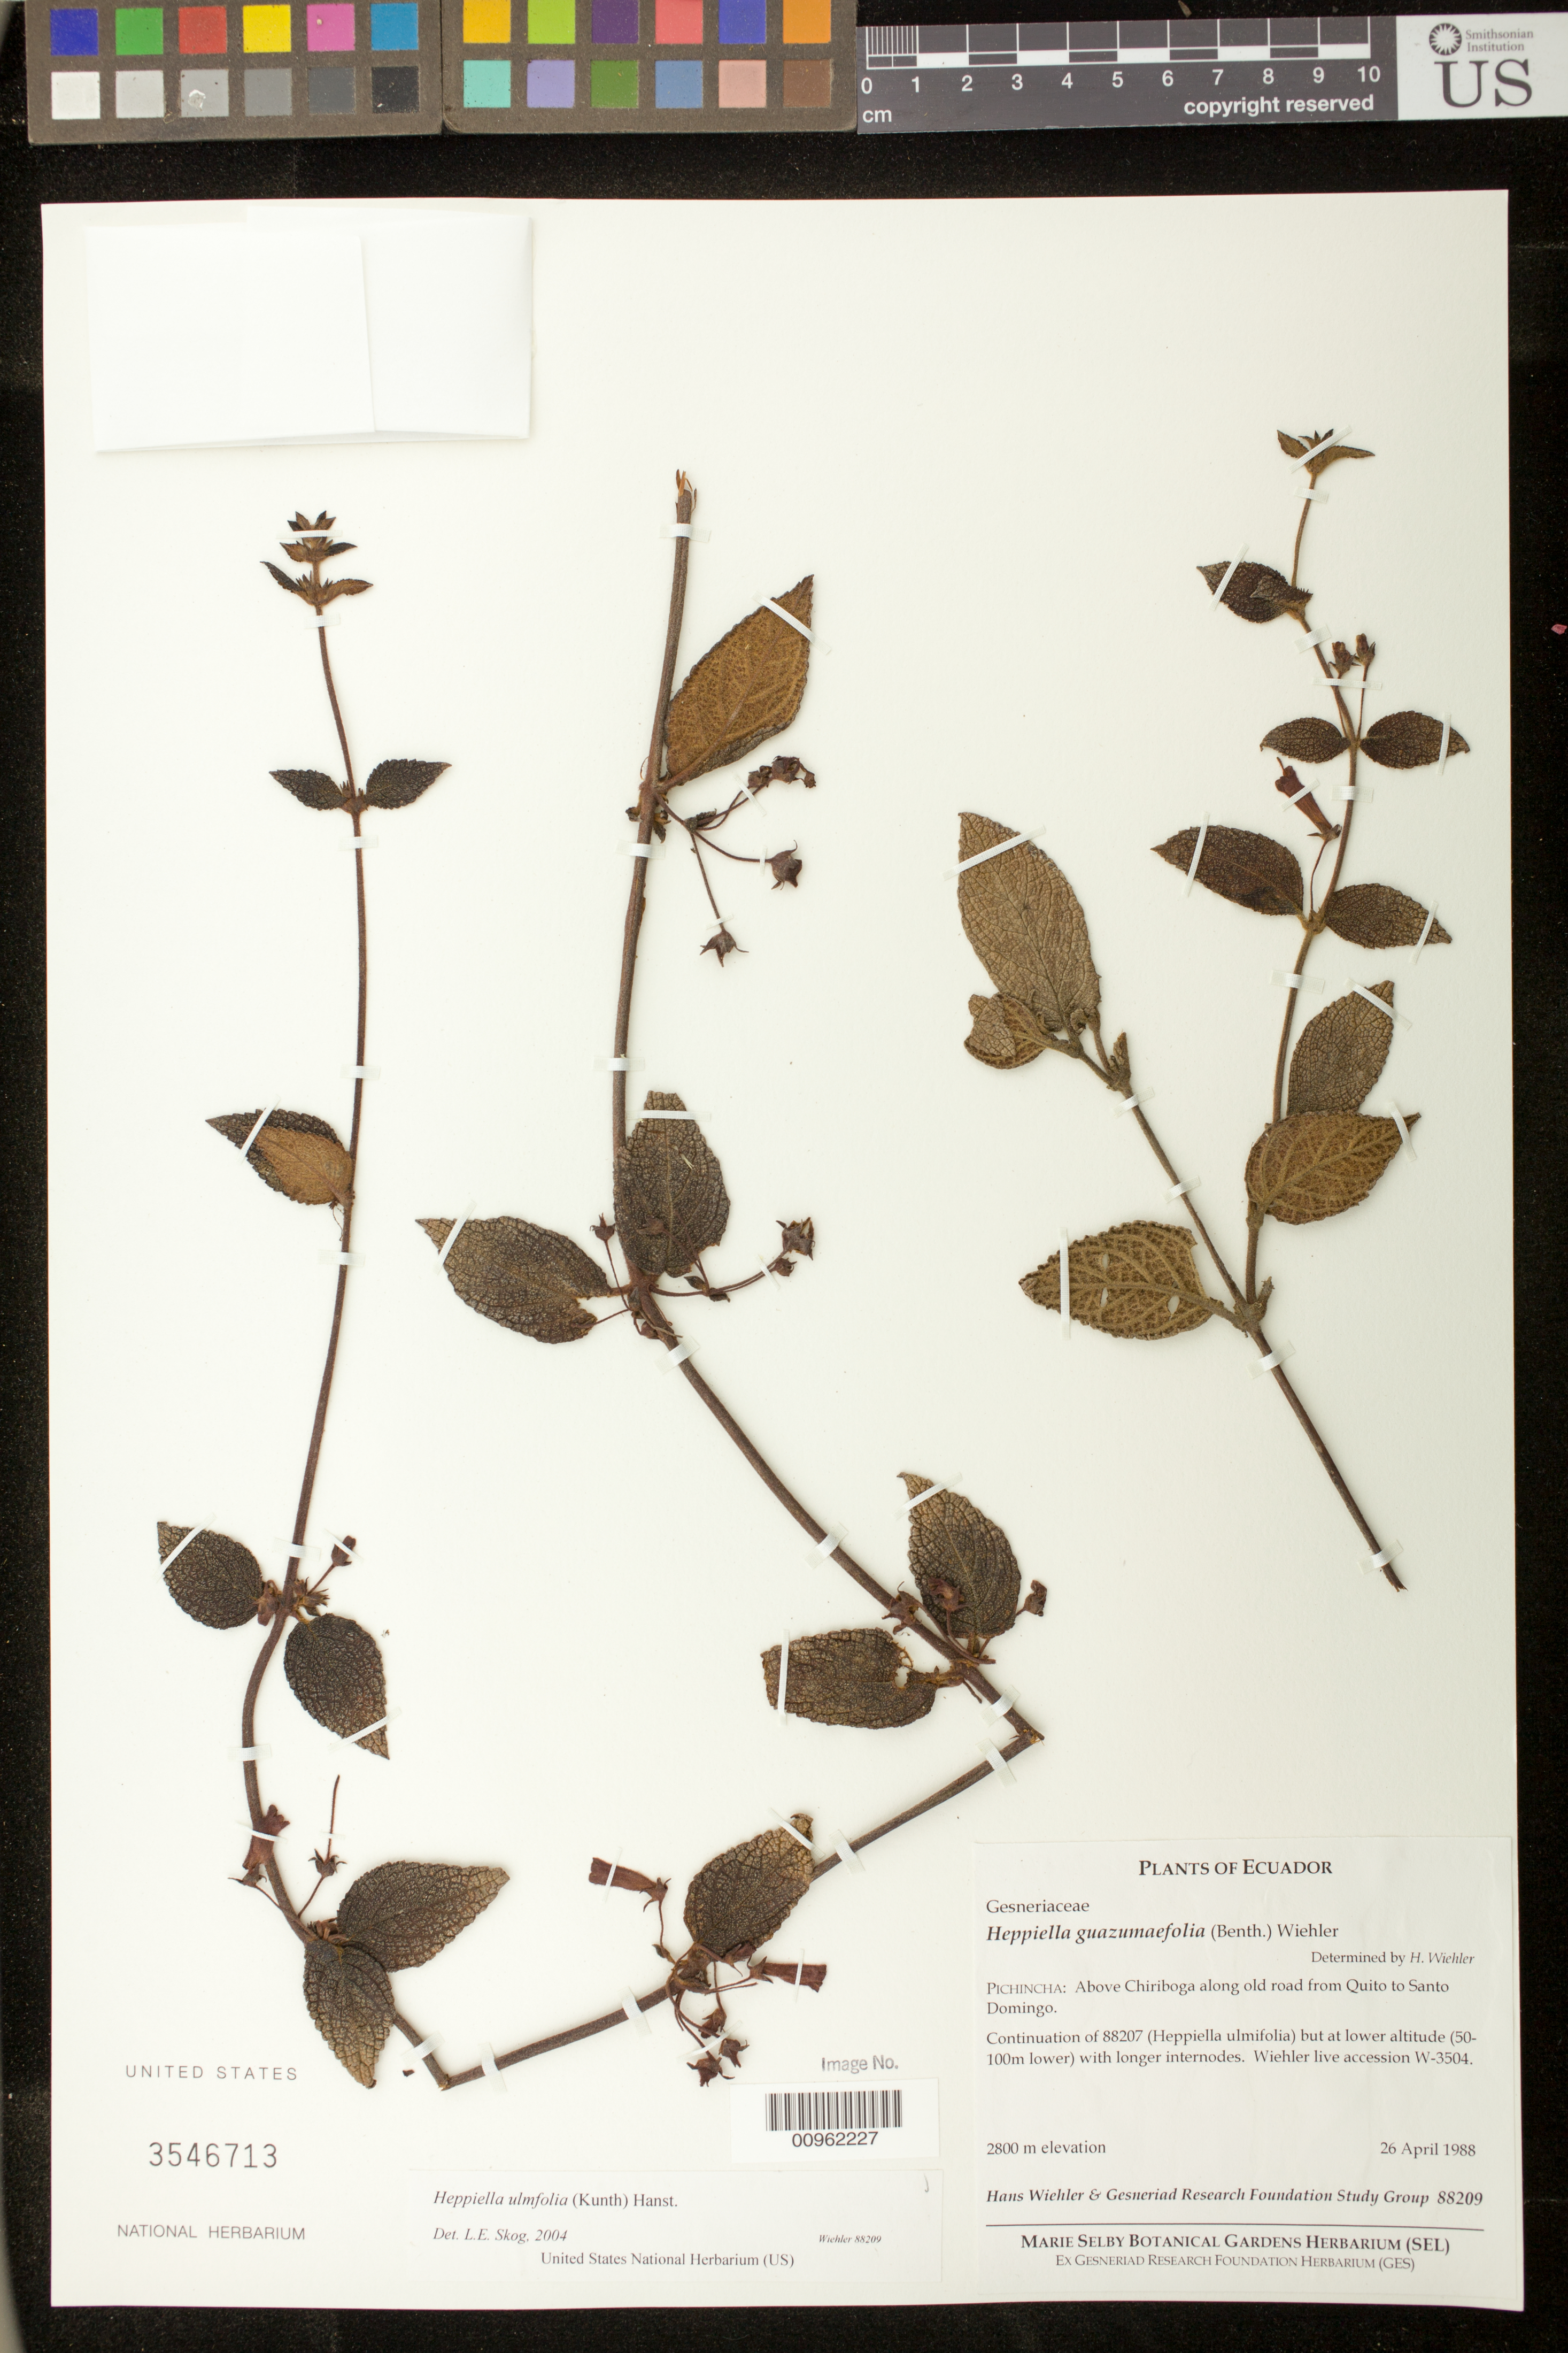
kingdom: Plantae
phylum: Tracheophyta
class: Magnoliopsida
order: Lamiales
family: Gesneriaceae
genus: Heppiella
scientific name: Heppiella ulmifolia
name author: (Kunth) Hanst.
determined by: Skog, Laurence E.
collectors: H. J. Wiehler & GRF Study Group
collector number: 88209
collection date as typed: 26 Apr 1988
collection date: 1988-04-26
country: Ecuador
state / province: Pichincha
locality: Pichincha: above Chiriboga along old road from Quito to Santo Domingo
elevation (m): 2800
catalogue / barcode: US 3546713